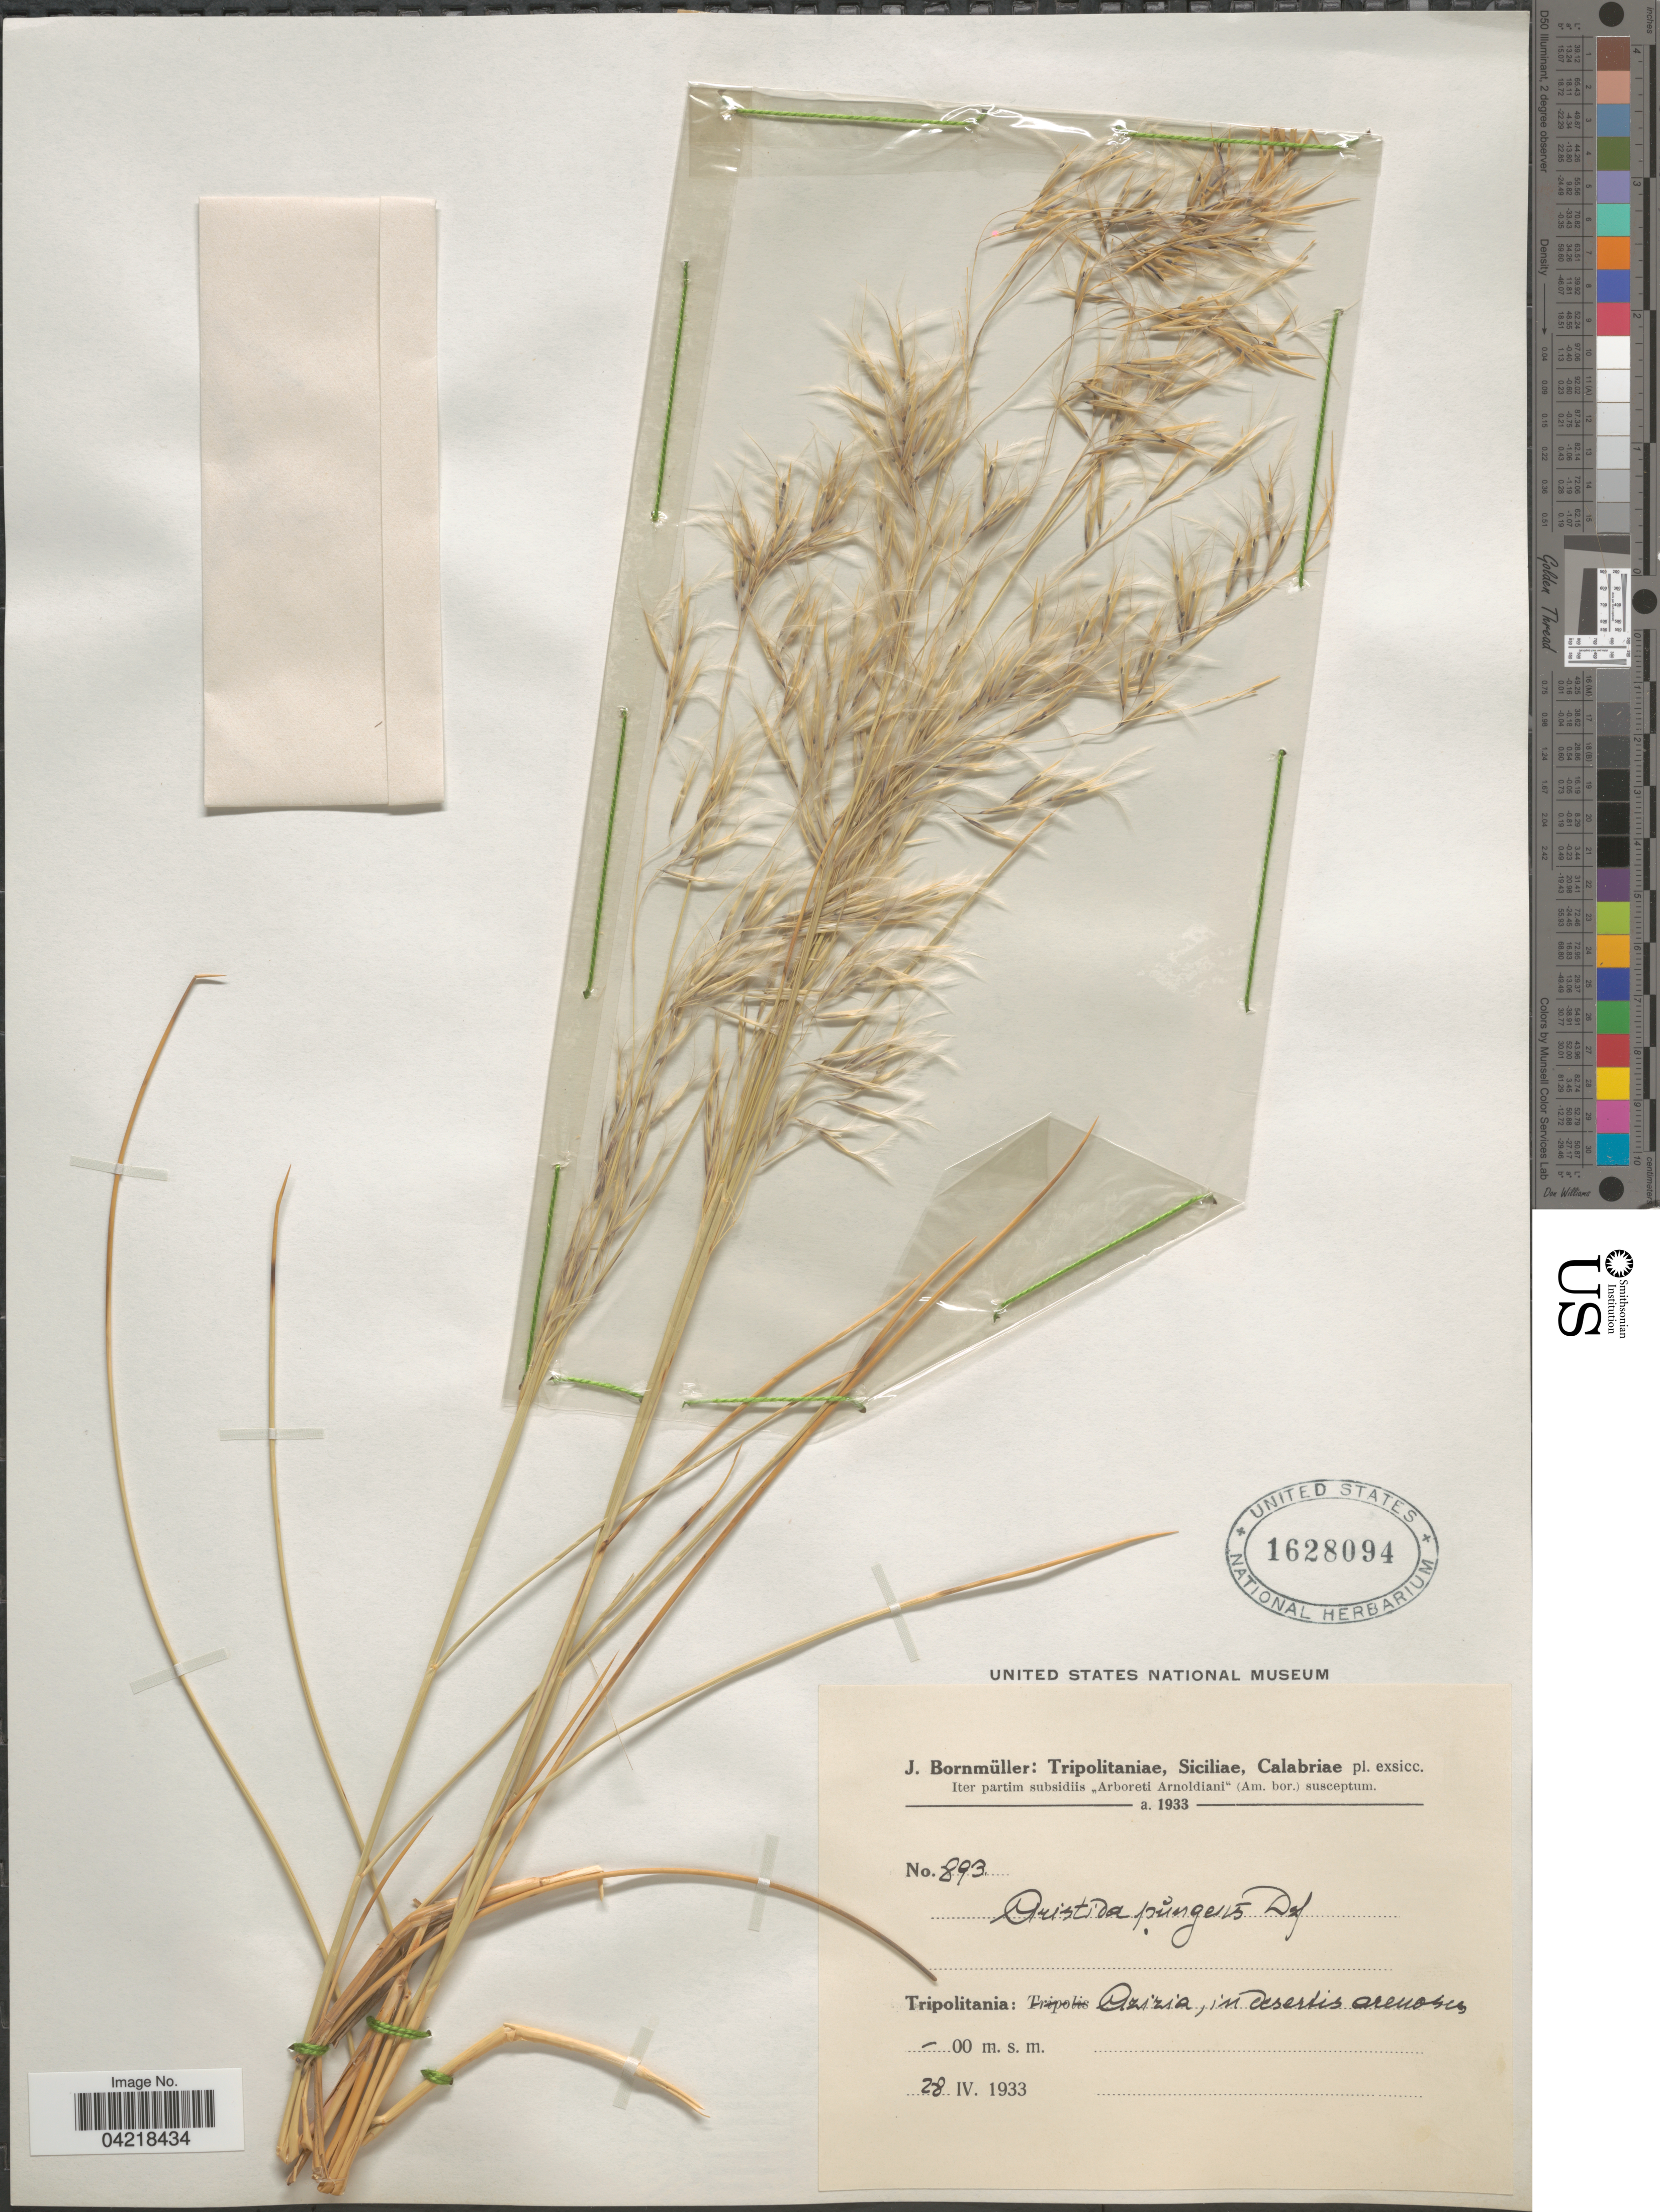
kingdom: Plantae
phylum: Tracheophyta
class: Liliopsida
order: Poales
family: Poaceae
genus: Stipagrostis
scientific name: Stipagrostis pungens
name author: (Desf.) De Winter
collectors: J. Bornmüller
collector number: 893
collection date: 1933-04-28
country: Libya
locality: Iter partim subsidiis "Arboreti Arnoldiani" (Am. bor.) susceptum. a. 1933. Tripolitania: Azizia, in desertis arenosis.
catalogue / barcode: US 1628094